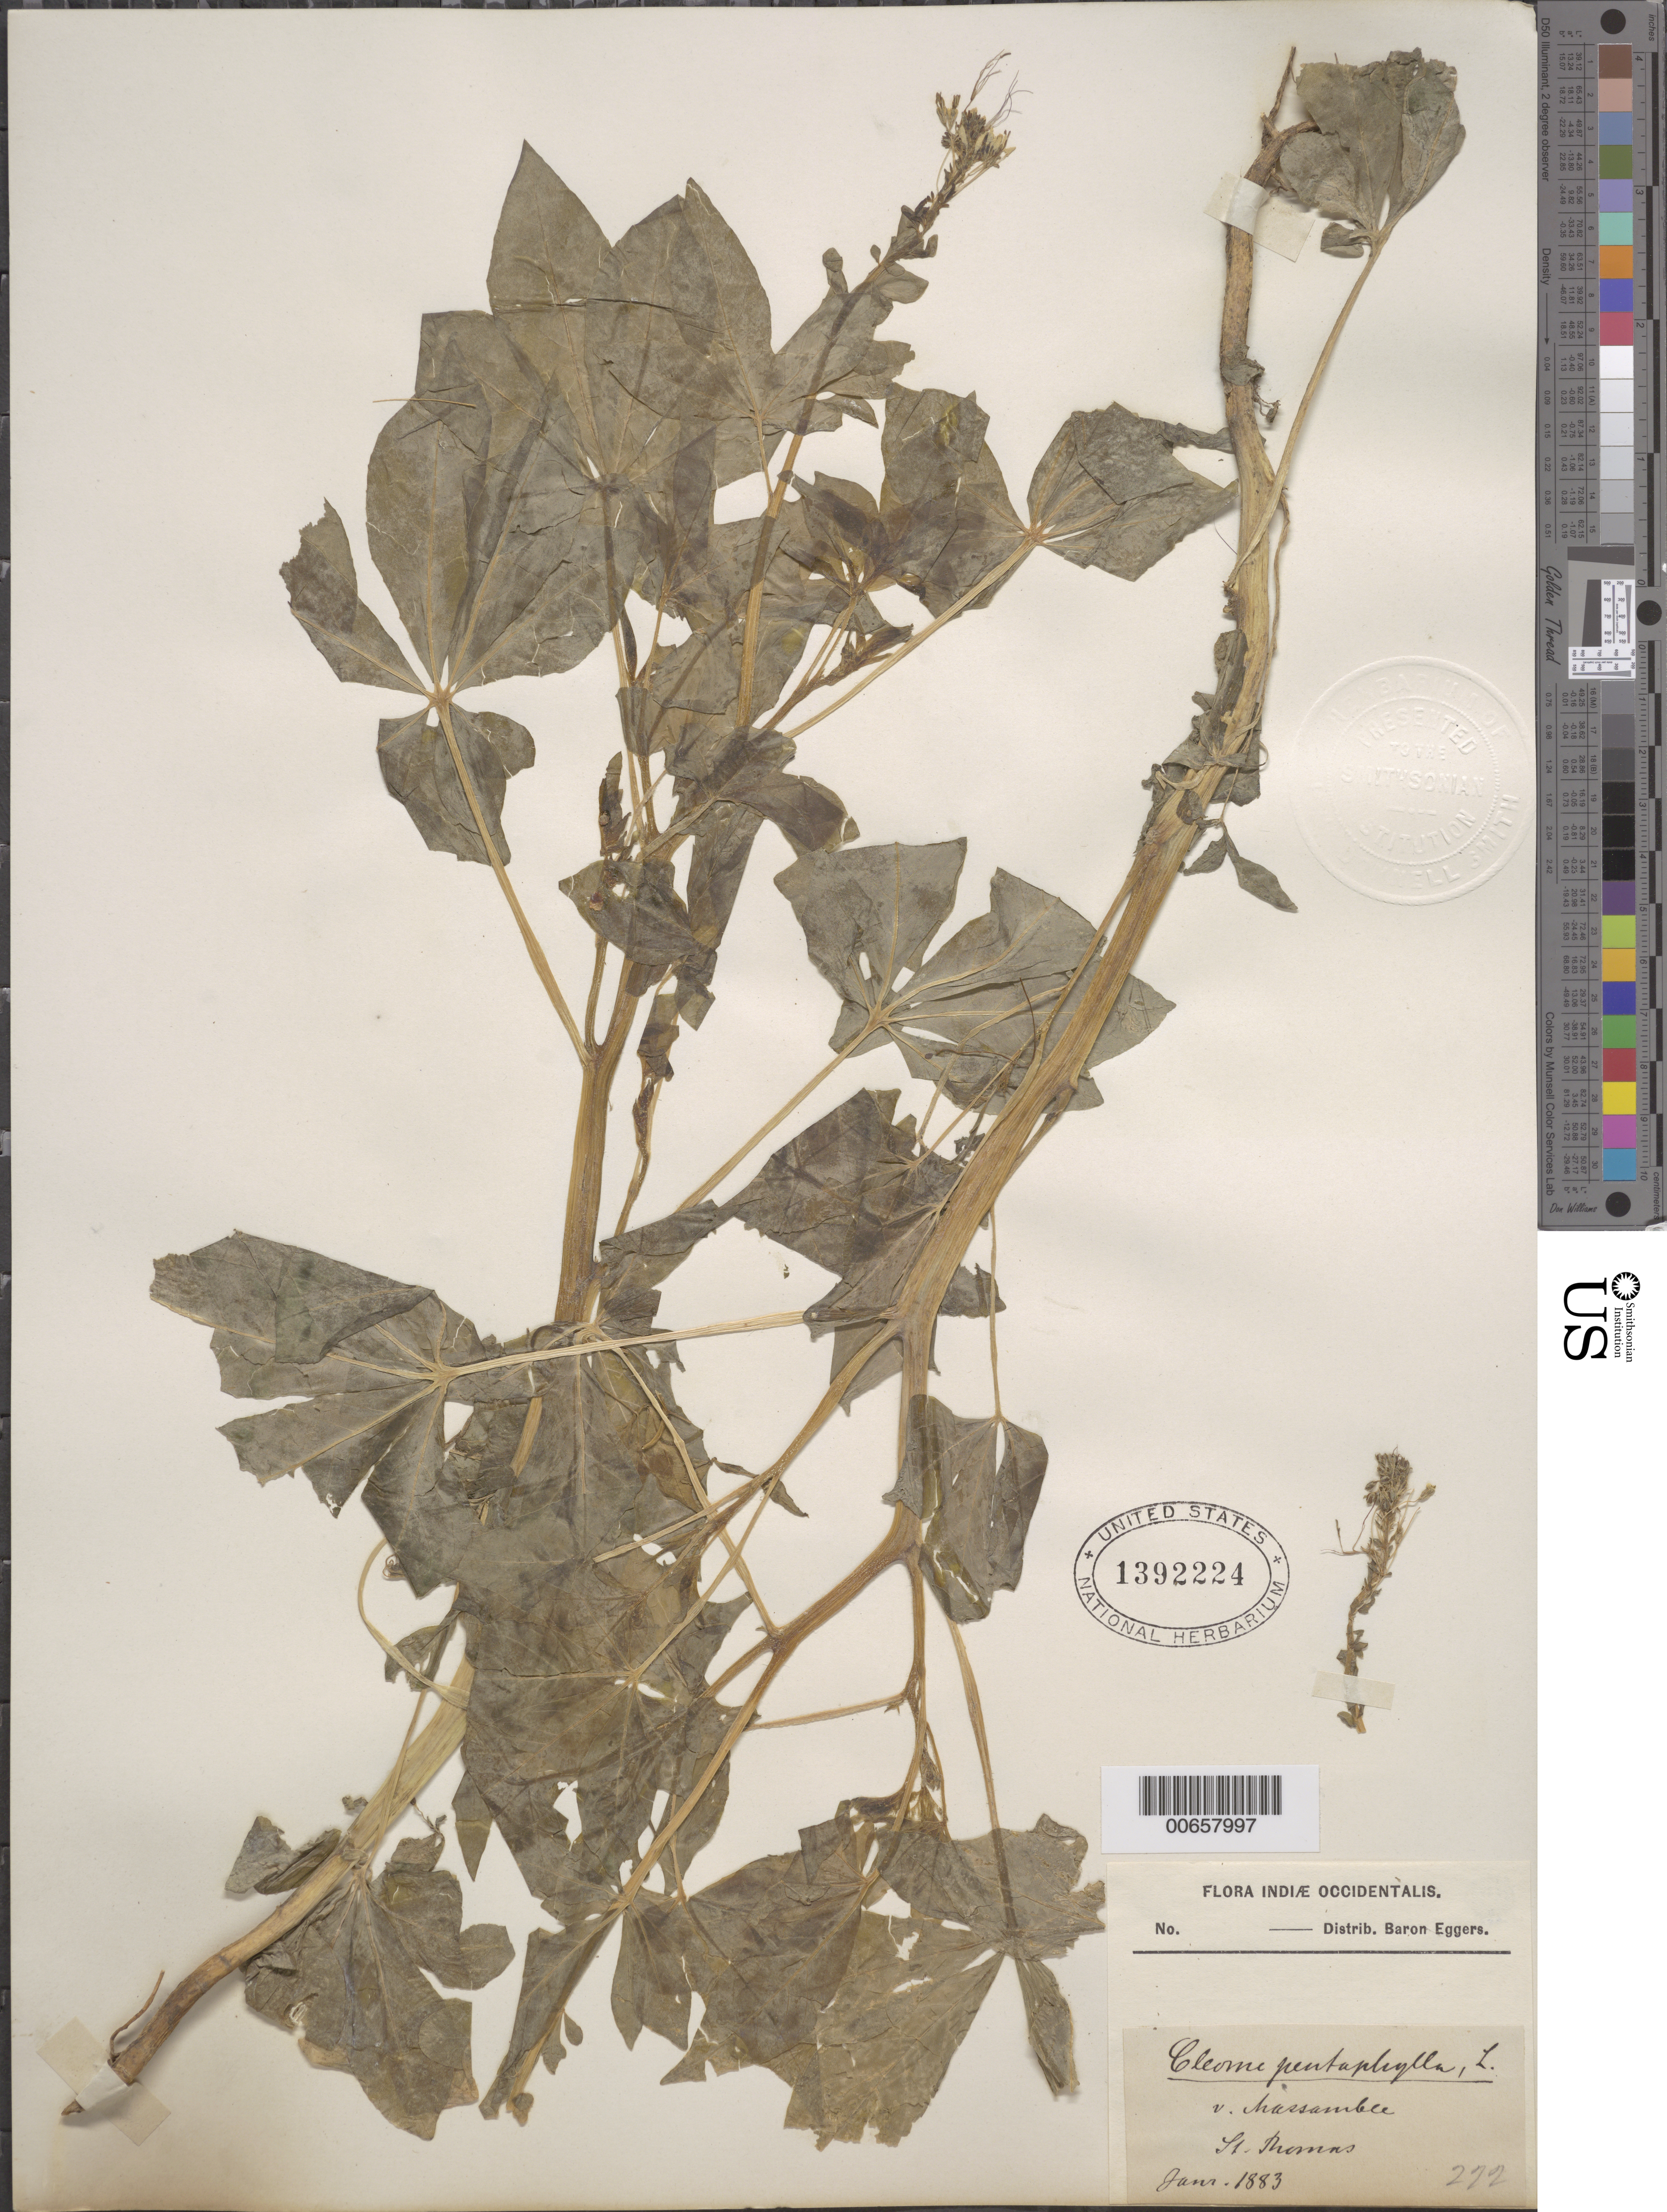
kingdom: Plantae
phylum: Tracheophyta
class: Magnoliopsida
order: Brassicales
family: Cleomaceae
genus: Gynandropsis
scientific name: Gynandropsis gynandra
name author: (L.) Briq.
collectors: H. F. A. von Eggers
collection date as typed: Jan 1883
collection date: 1883-01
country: U.S. Virgin Islands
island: St. Thomas Island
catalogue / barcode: US 1392224